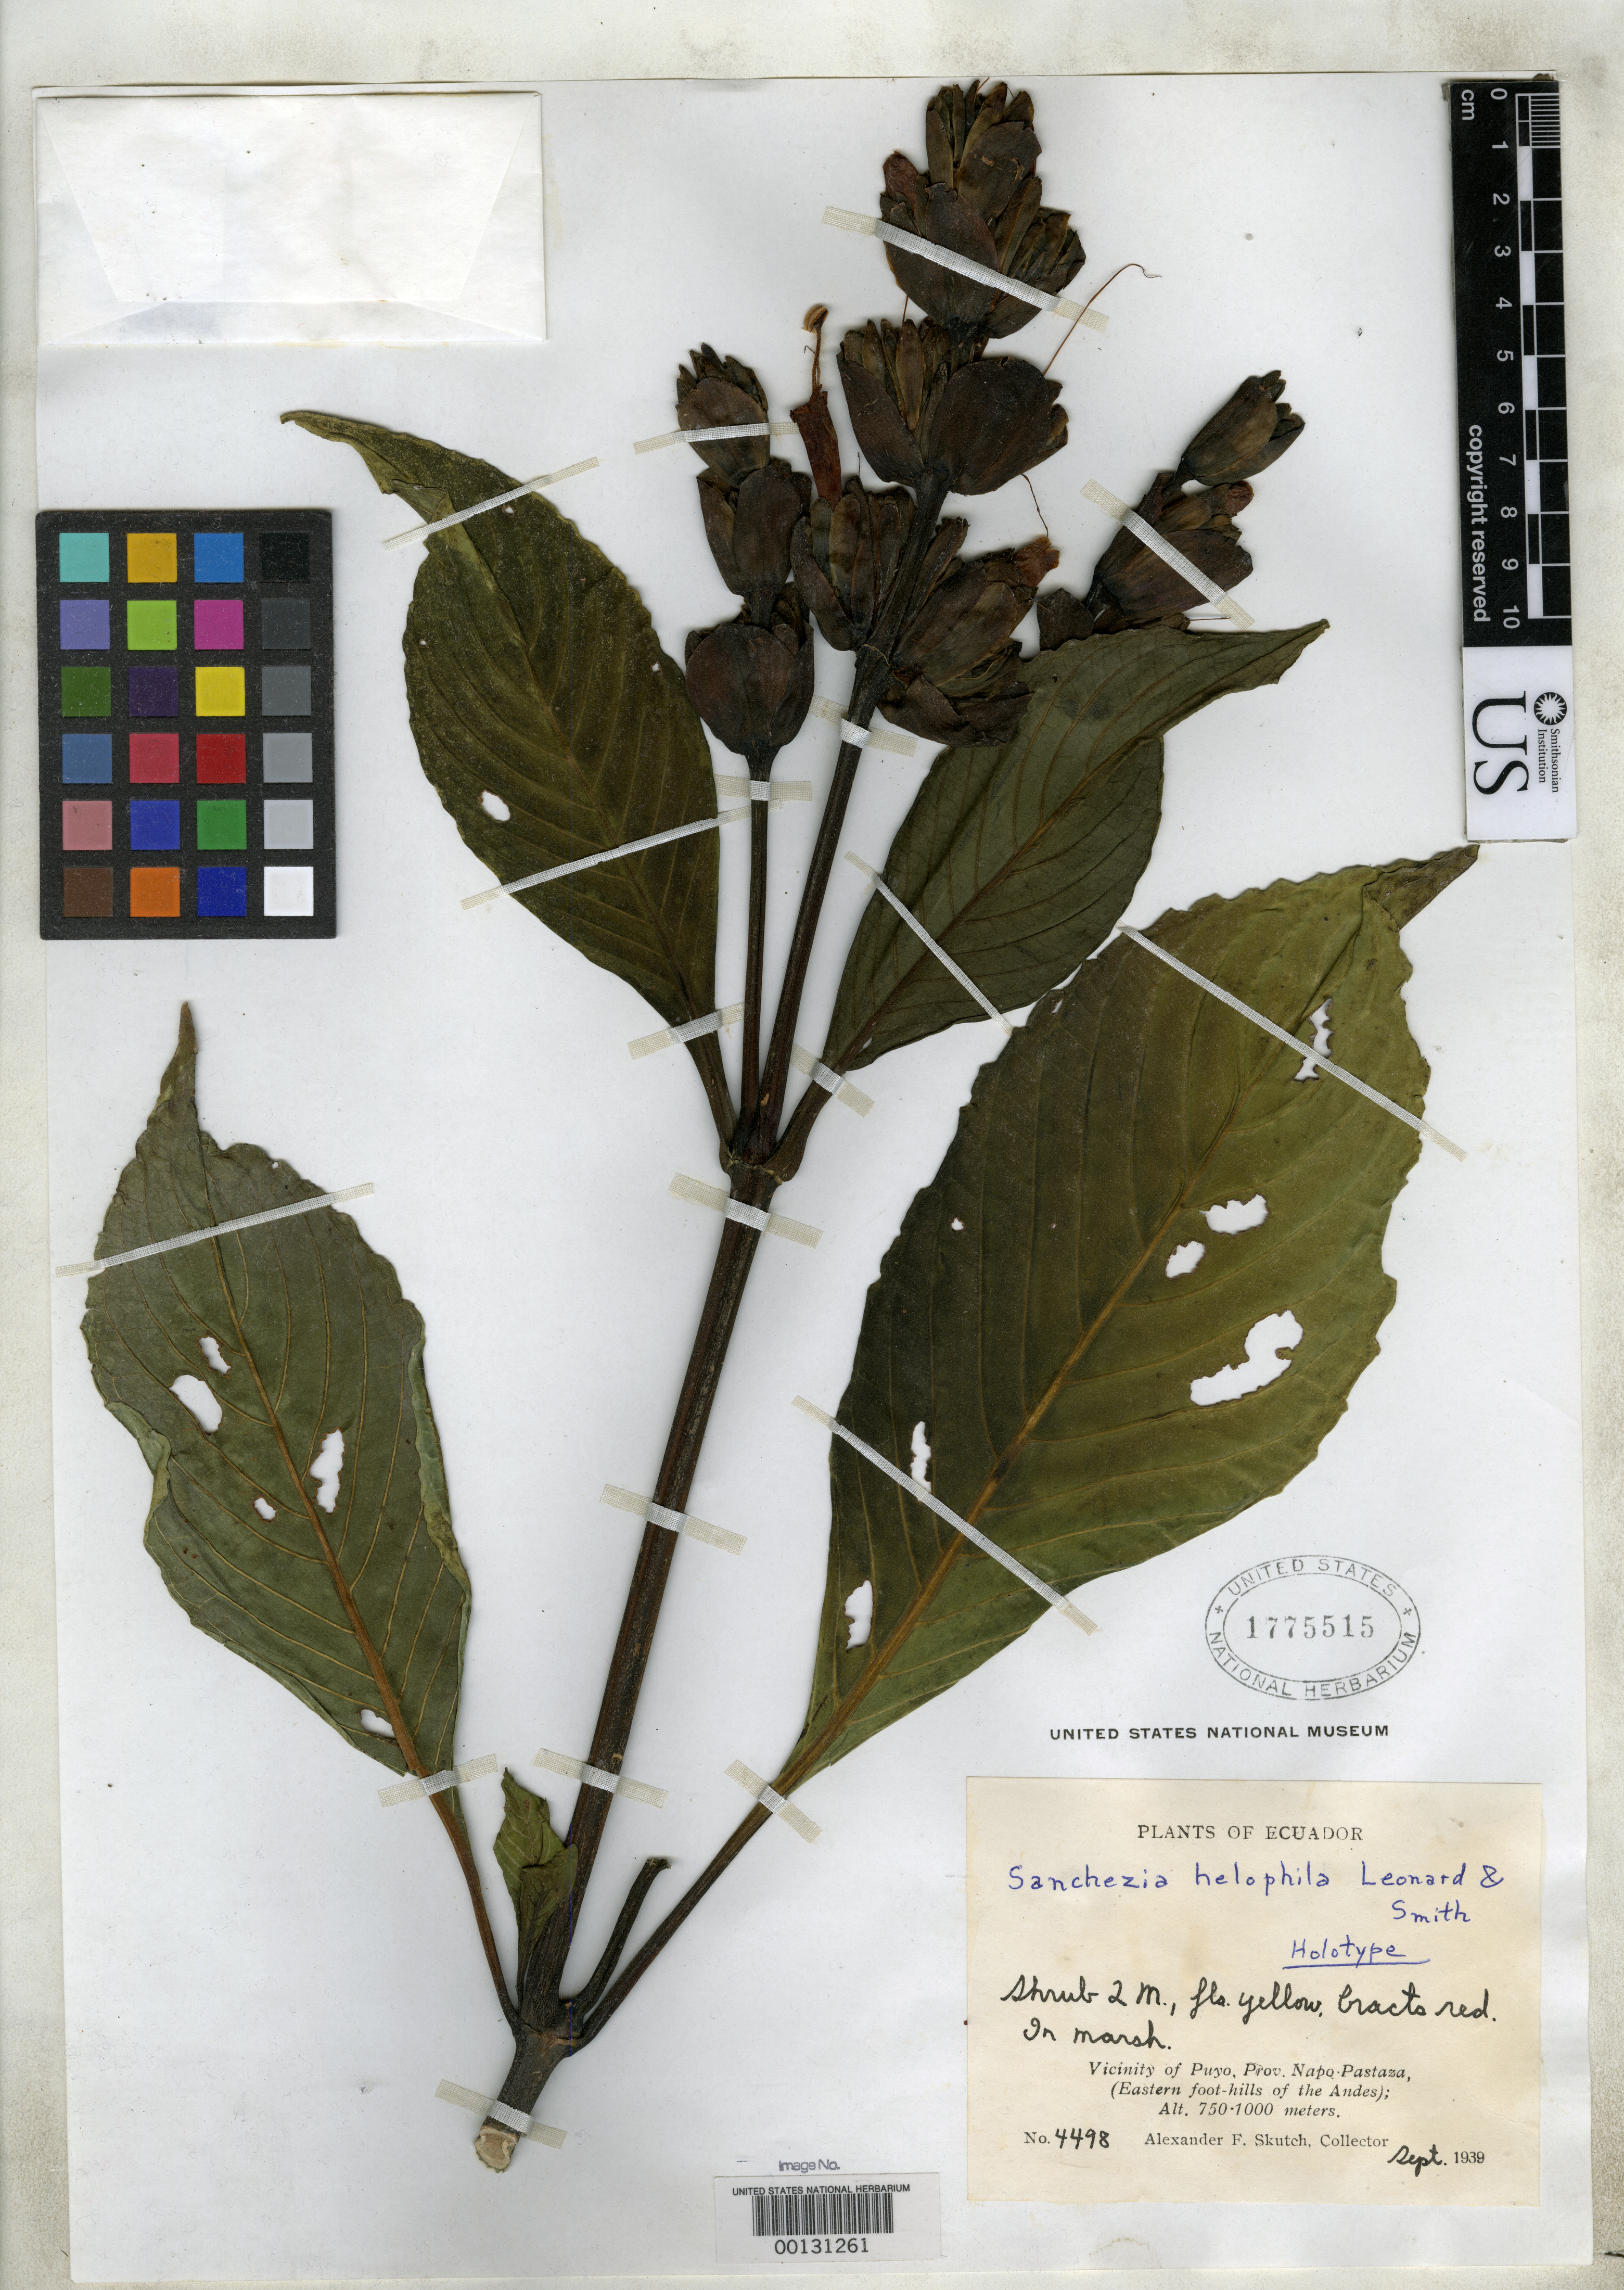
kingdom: Plantae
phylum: Tracheophyta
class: Magnoliopsida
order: Lamiales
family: Acanthaceae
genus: Sanchezia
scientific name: Sanchezia helophila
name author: Leonard & L.B. Sm.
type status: Holotype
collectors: A. F. Skutch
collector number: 4498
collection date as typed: Sep 1939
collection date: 1939-09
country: Ecuador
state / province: Napo / Pastaza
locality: Vicinity of Puyo, eastern foot-hills of the Andes.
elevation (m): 750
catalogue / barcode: US 1775515